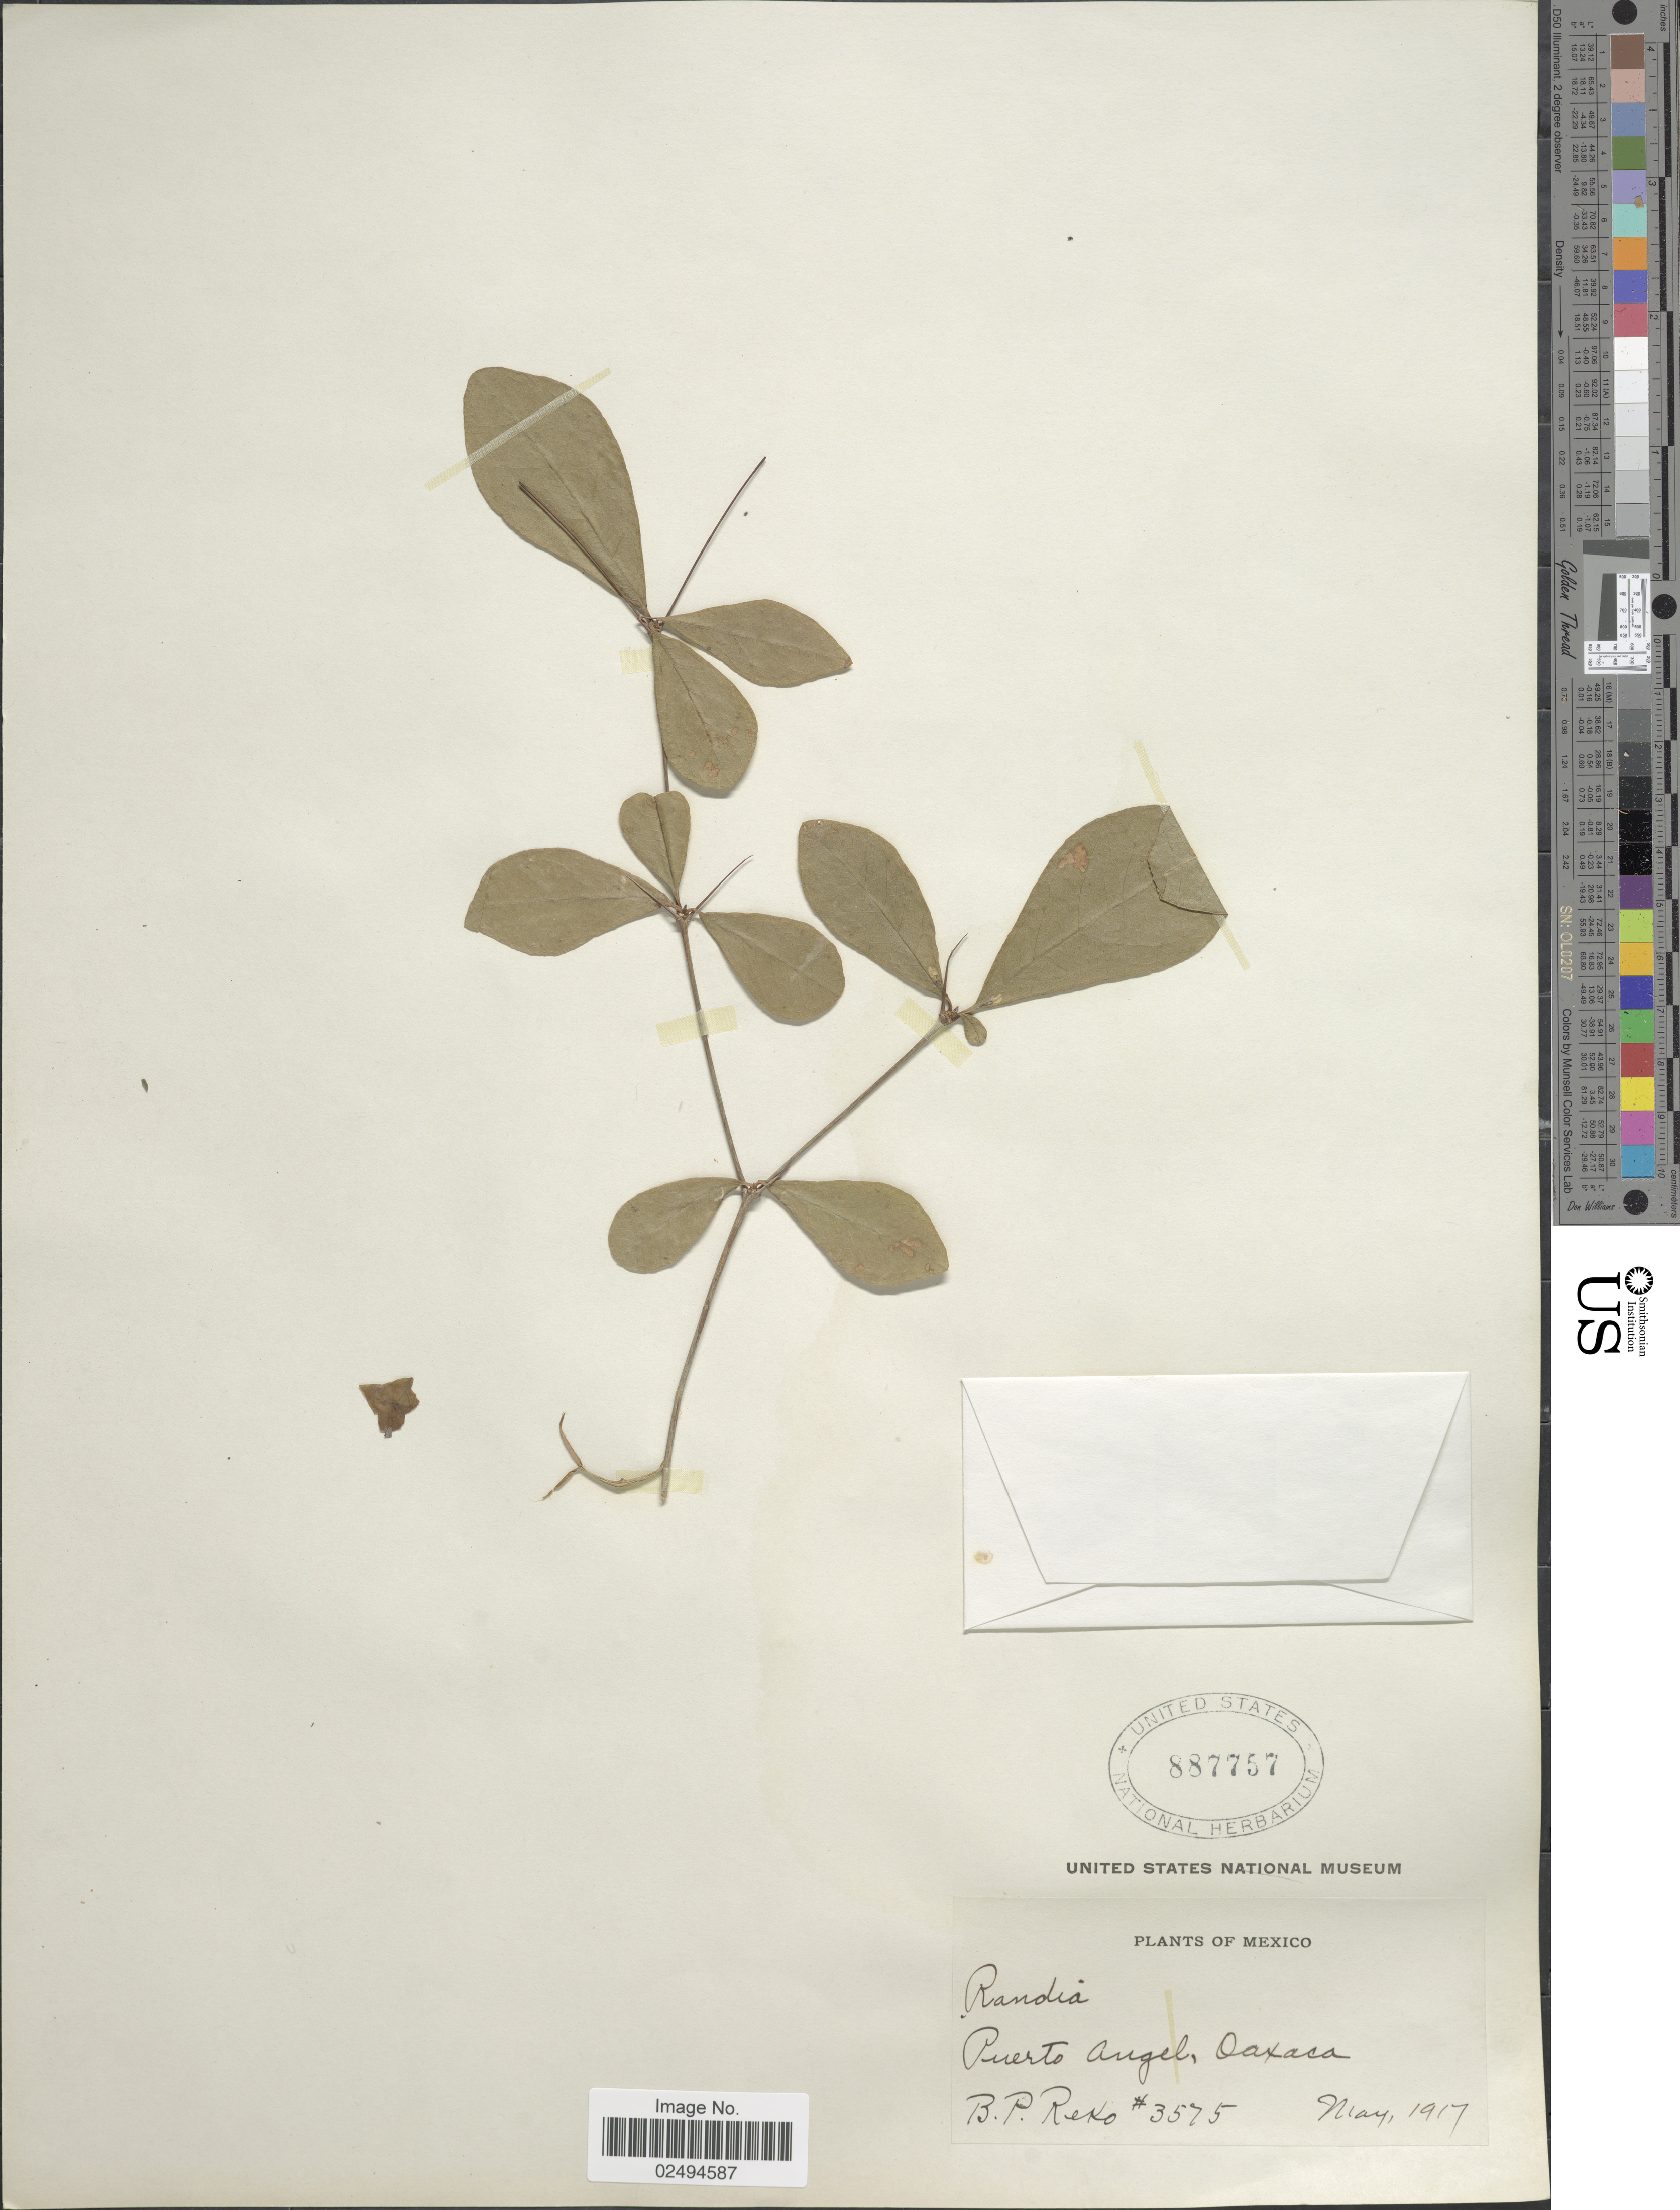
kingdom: Plantae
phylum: Tracheophyta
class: Magnoliopsida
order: Gentianales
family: Rubiaceae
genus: Randia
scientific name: Randia armata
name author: (Sw.) DC.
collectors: B. P. Reko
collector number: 3575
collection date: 1917-05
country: Mexico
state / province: Oaxaca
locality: Puerto Angel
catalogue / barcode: US 887757